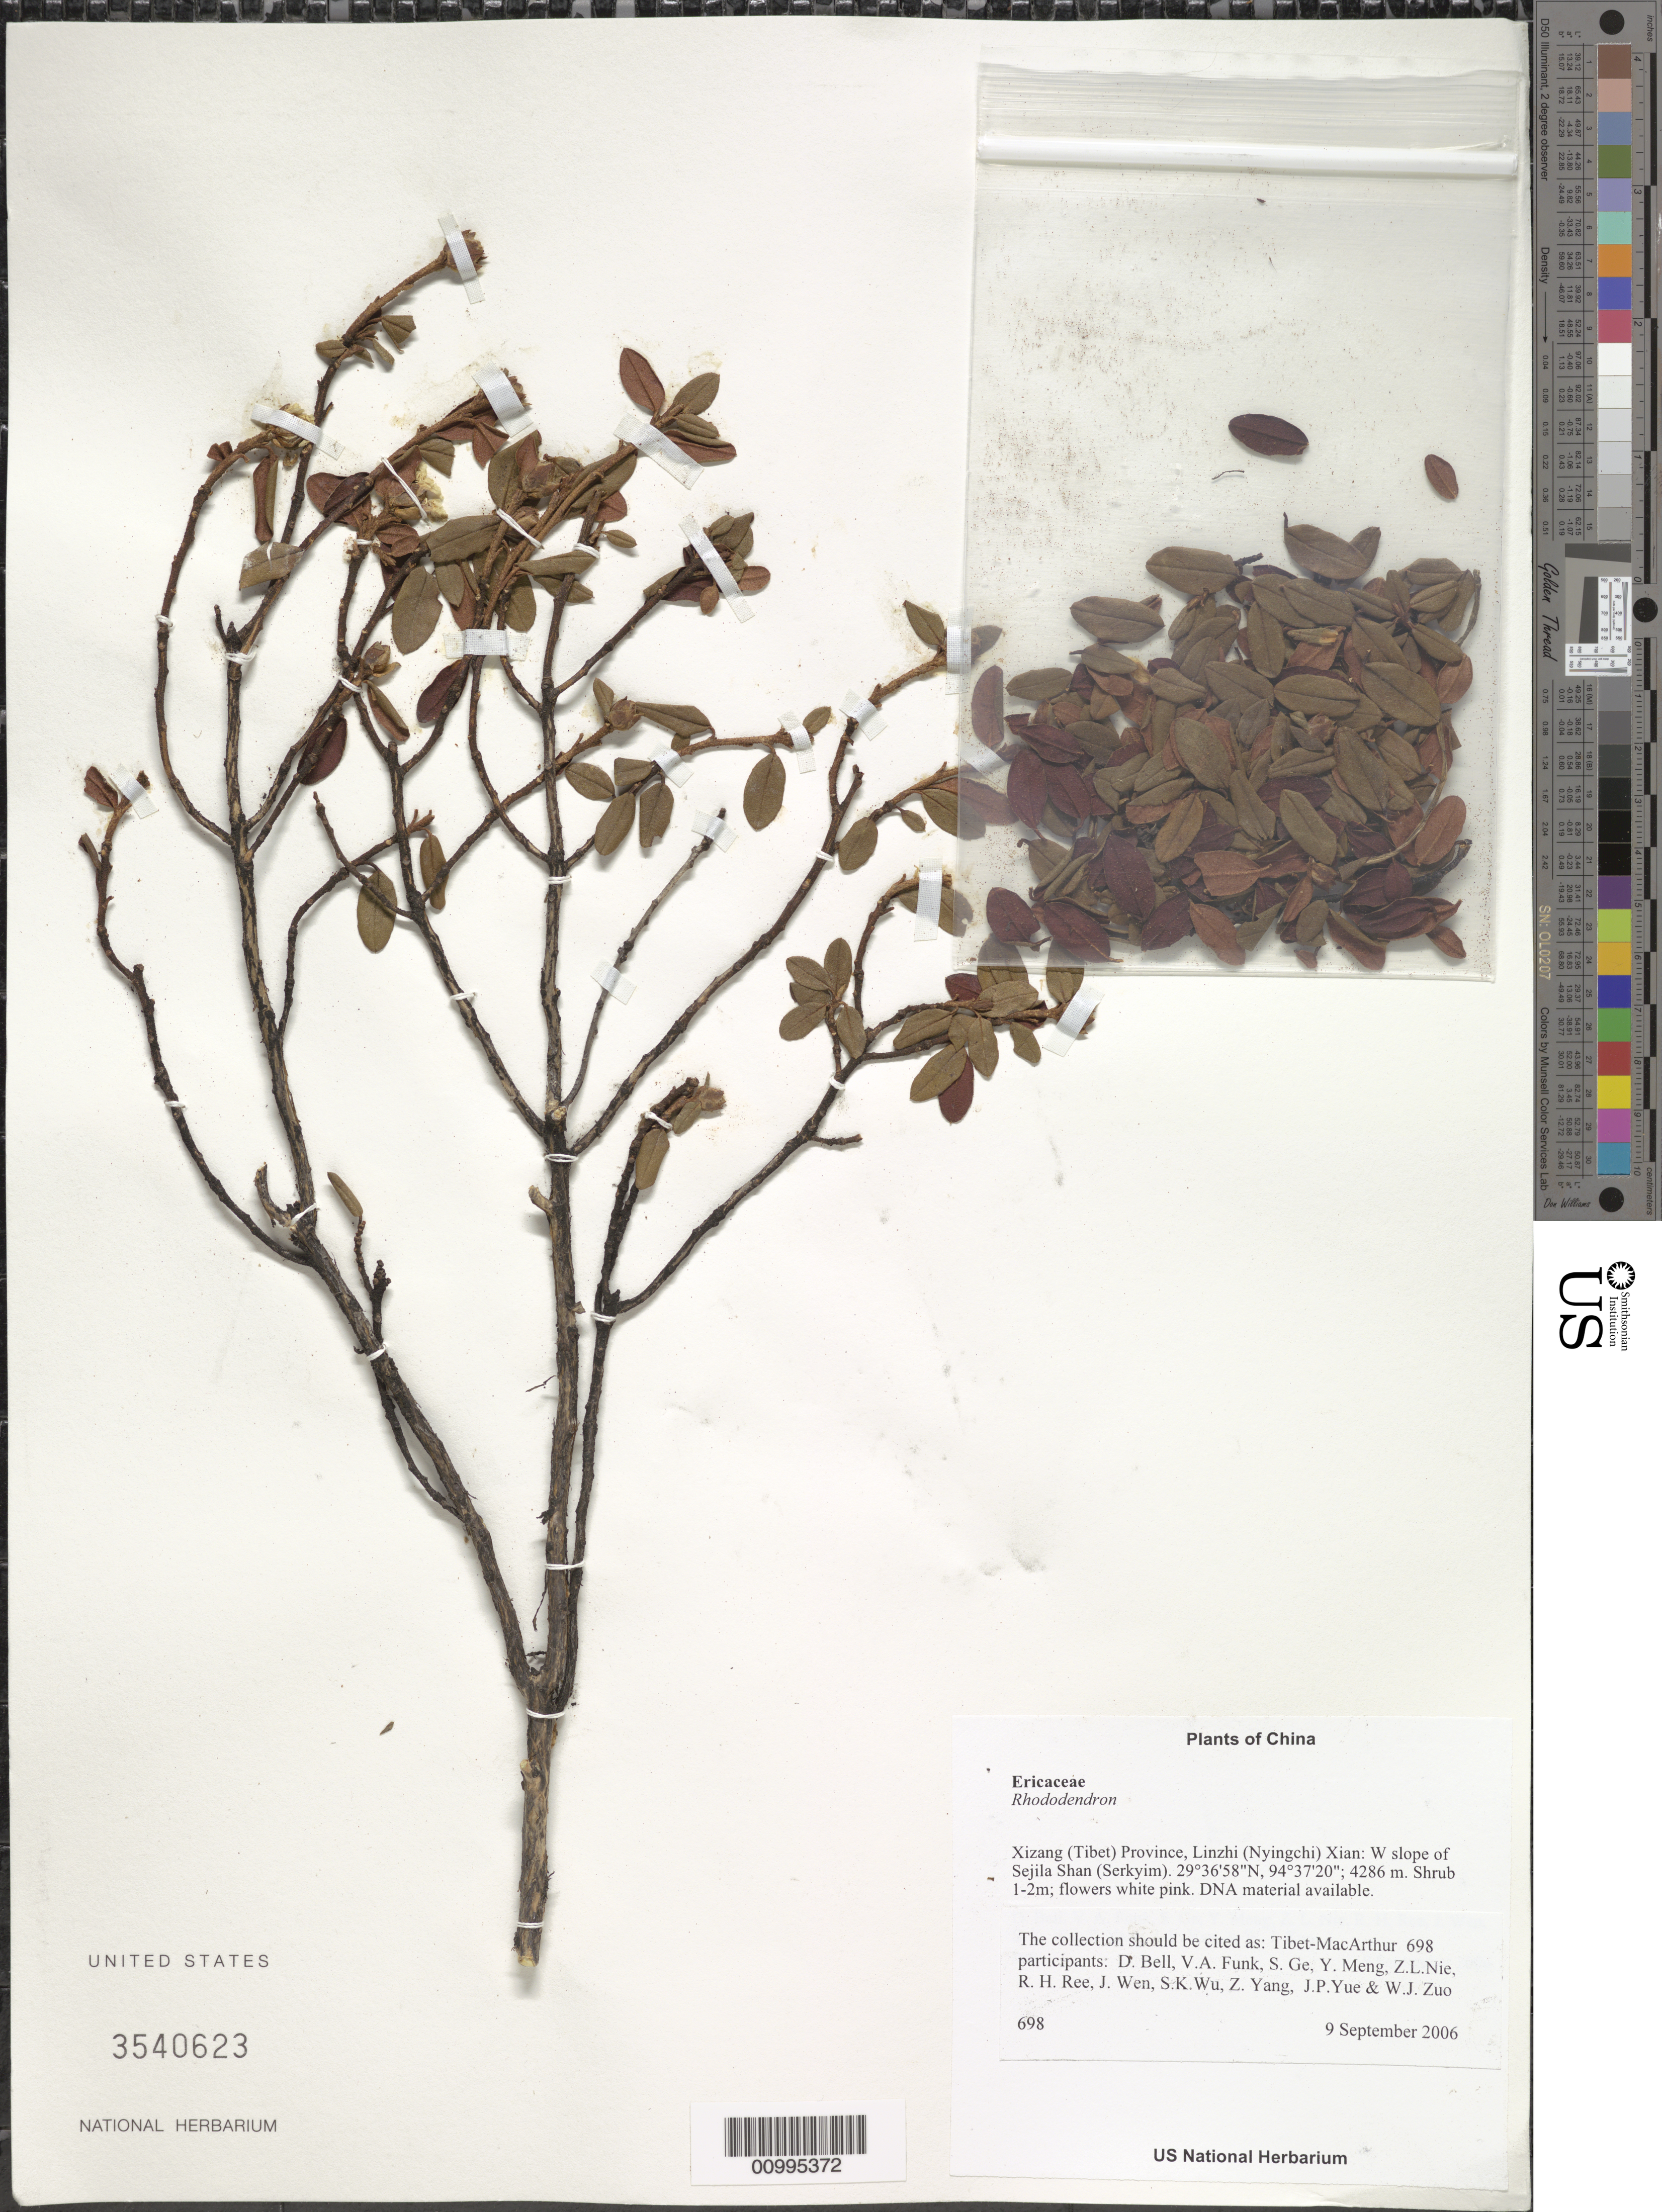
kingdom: Plantae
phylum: Tracheophyta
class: Magnoliopsida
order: Ericales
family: Ericaceae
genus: Rhododendron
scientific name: Rhododendron sp.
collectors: Tibet-MacArthur, D. A. Bell, V. Funk, S. Ge, Y. Meng, Z. Nie, R. Ree, J. Wen, S. K. Wu, Z. Yang, J. Yue & W. Zuo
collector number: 698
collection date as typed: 09 Sep 2006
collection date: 2006-09-09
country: China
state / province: Xizang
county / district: Linzhi (Nyingchi) Xian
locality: W slope of Sejila Shan (Serkyim).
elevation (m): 4286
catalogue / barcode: US 3540623